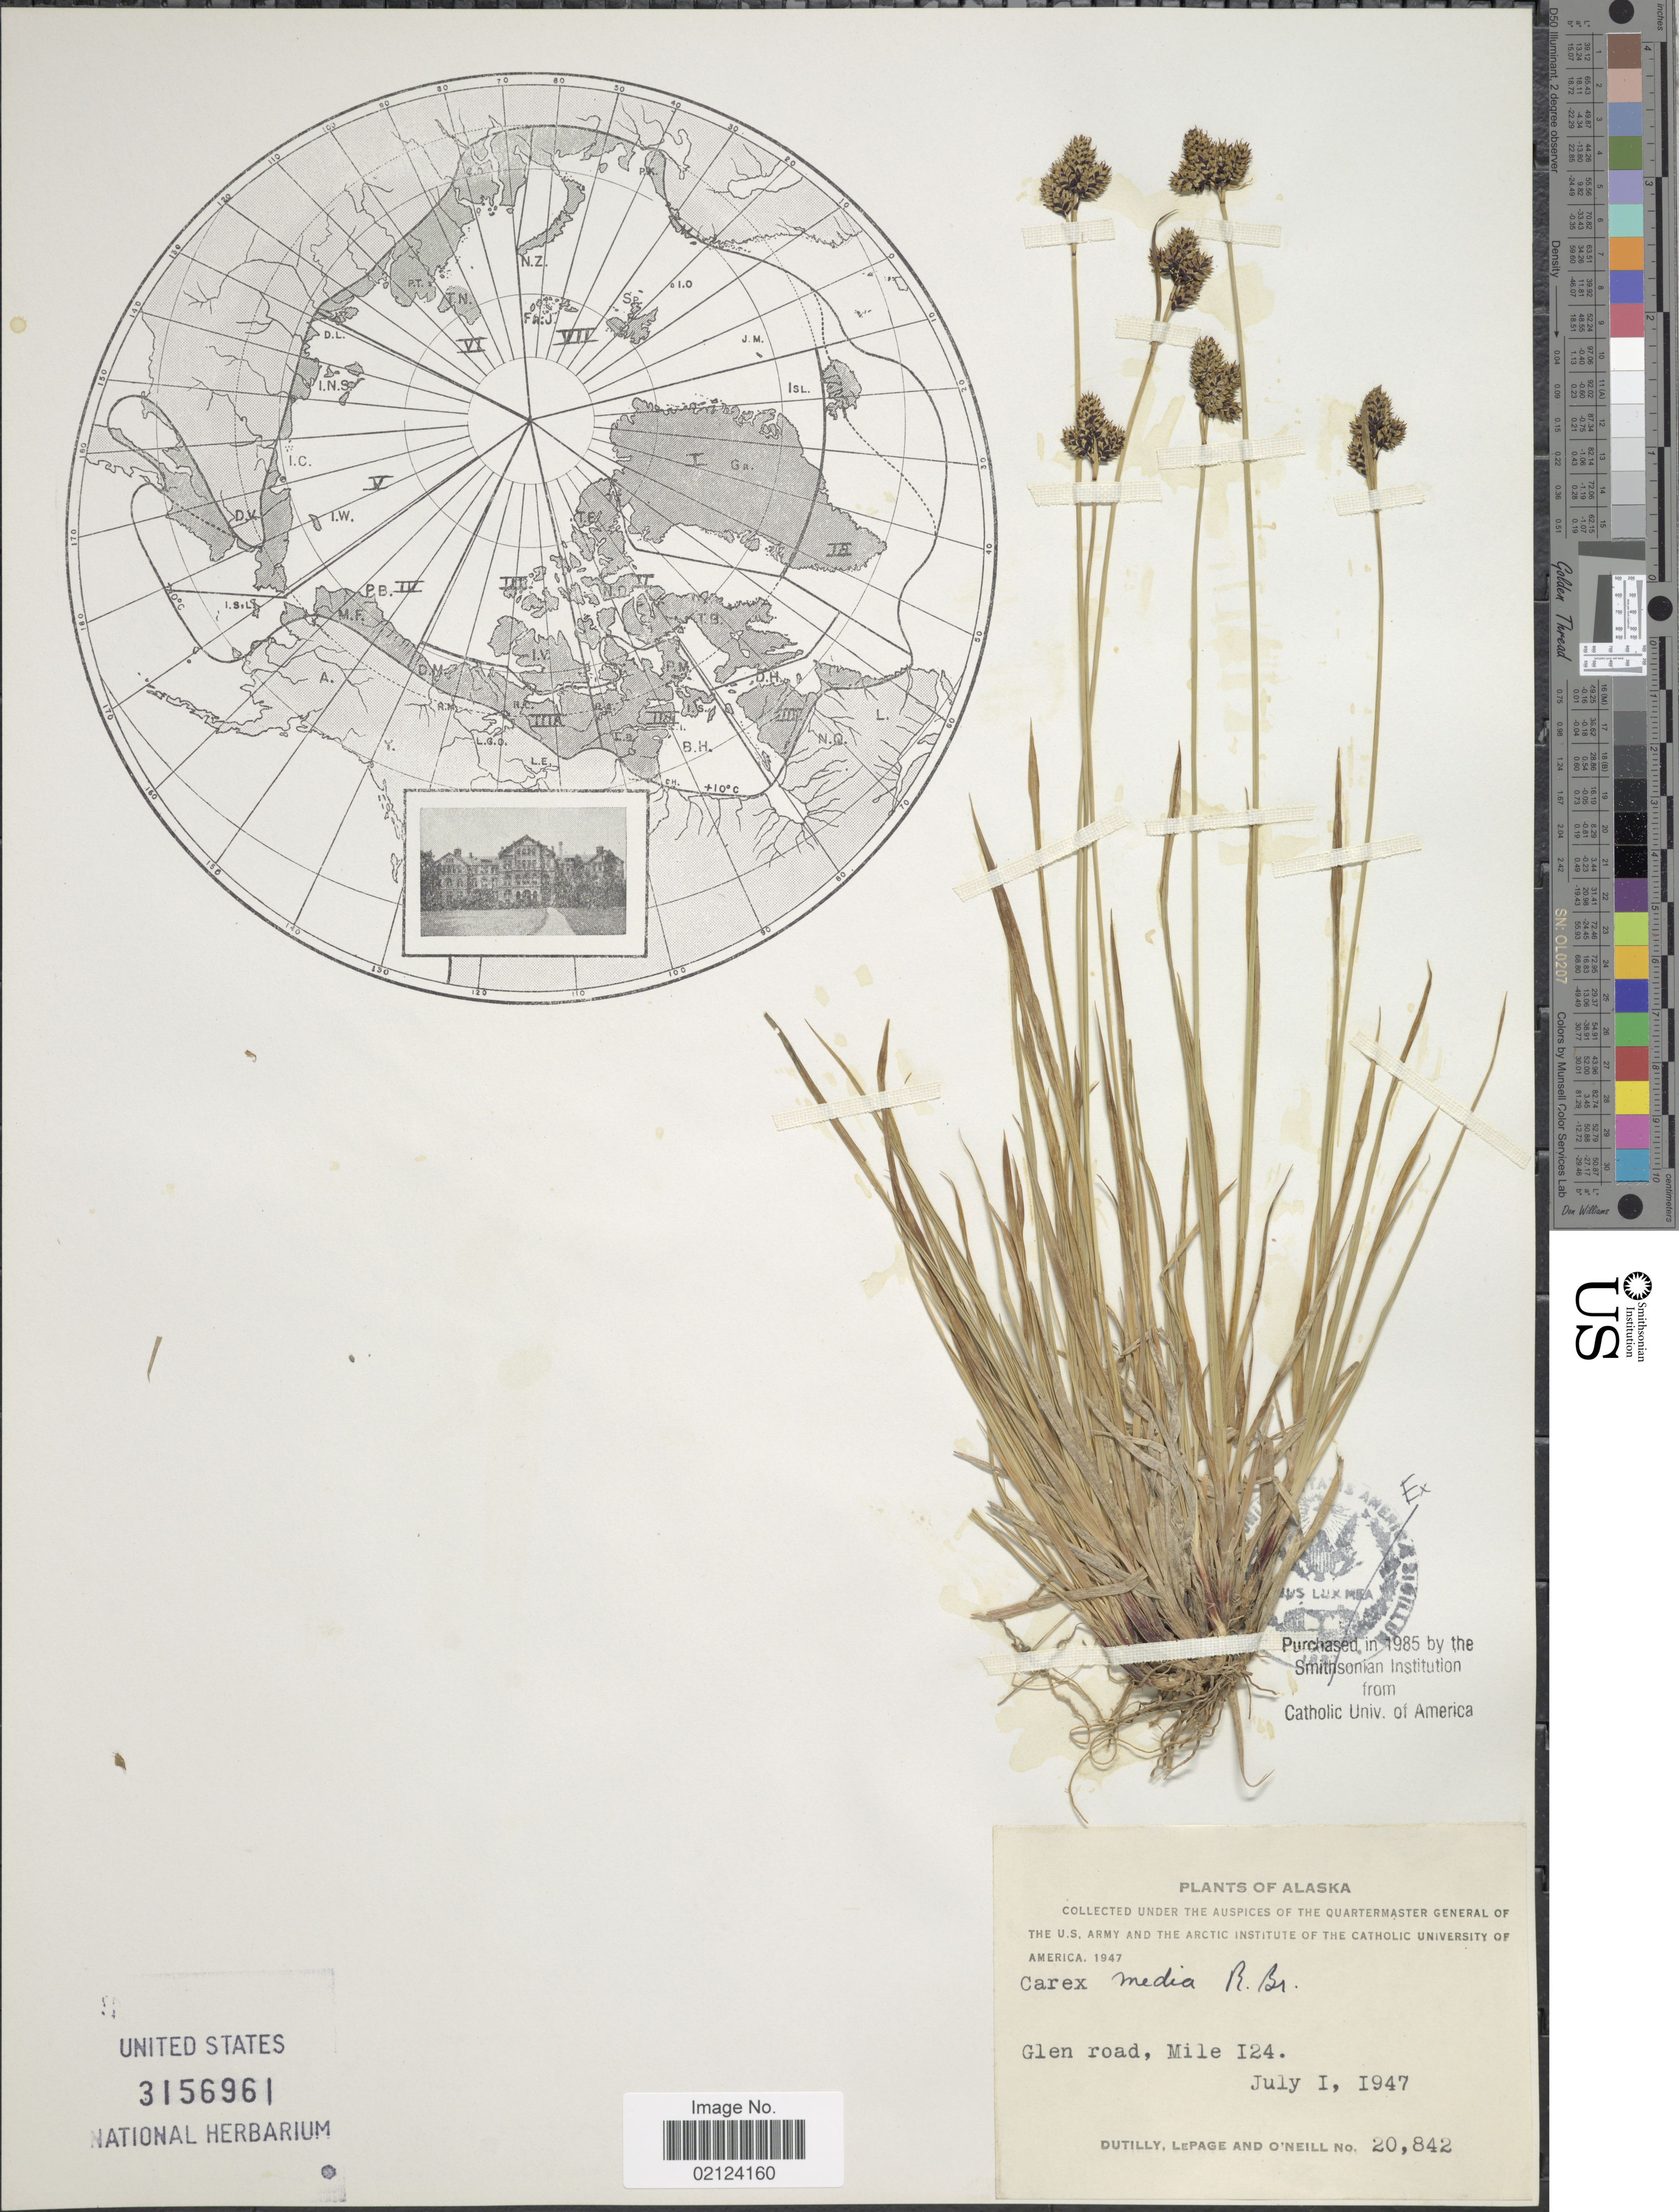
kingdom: Plantae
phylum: Tracheophyta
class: Liliopsida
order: Poales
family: Cyperaceae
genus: Carex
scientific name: Carex media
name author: R. Br.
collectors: -. Dutilly, -. LePage & O' Neill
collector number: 20842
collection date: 1947-07-01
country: United States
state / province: Alaska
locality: Glen road, Mile 124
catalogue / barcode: US 3156961